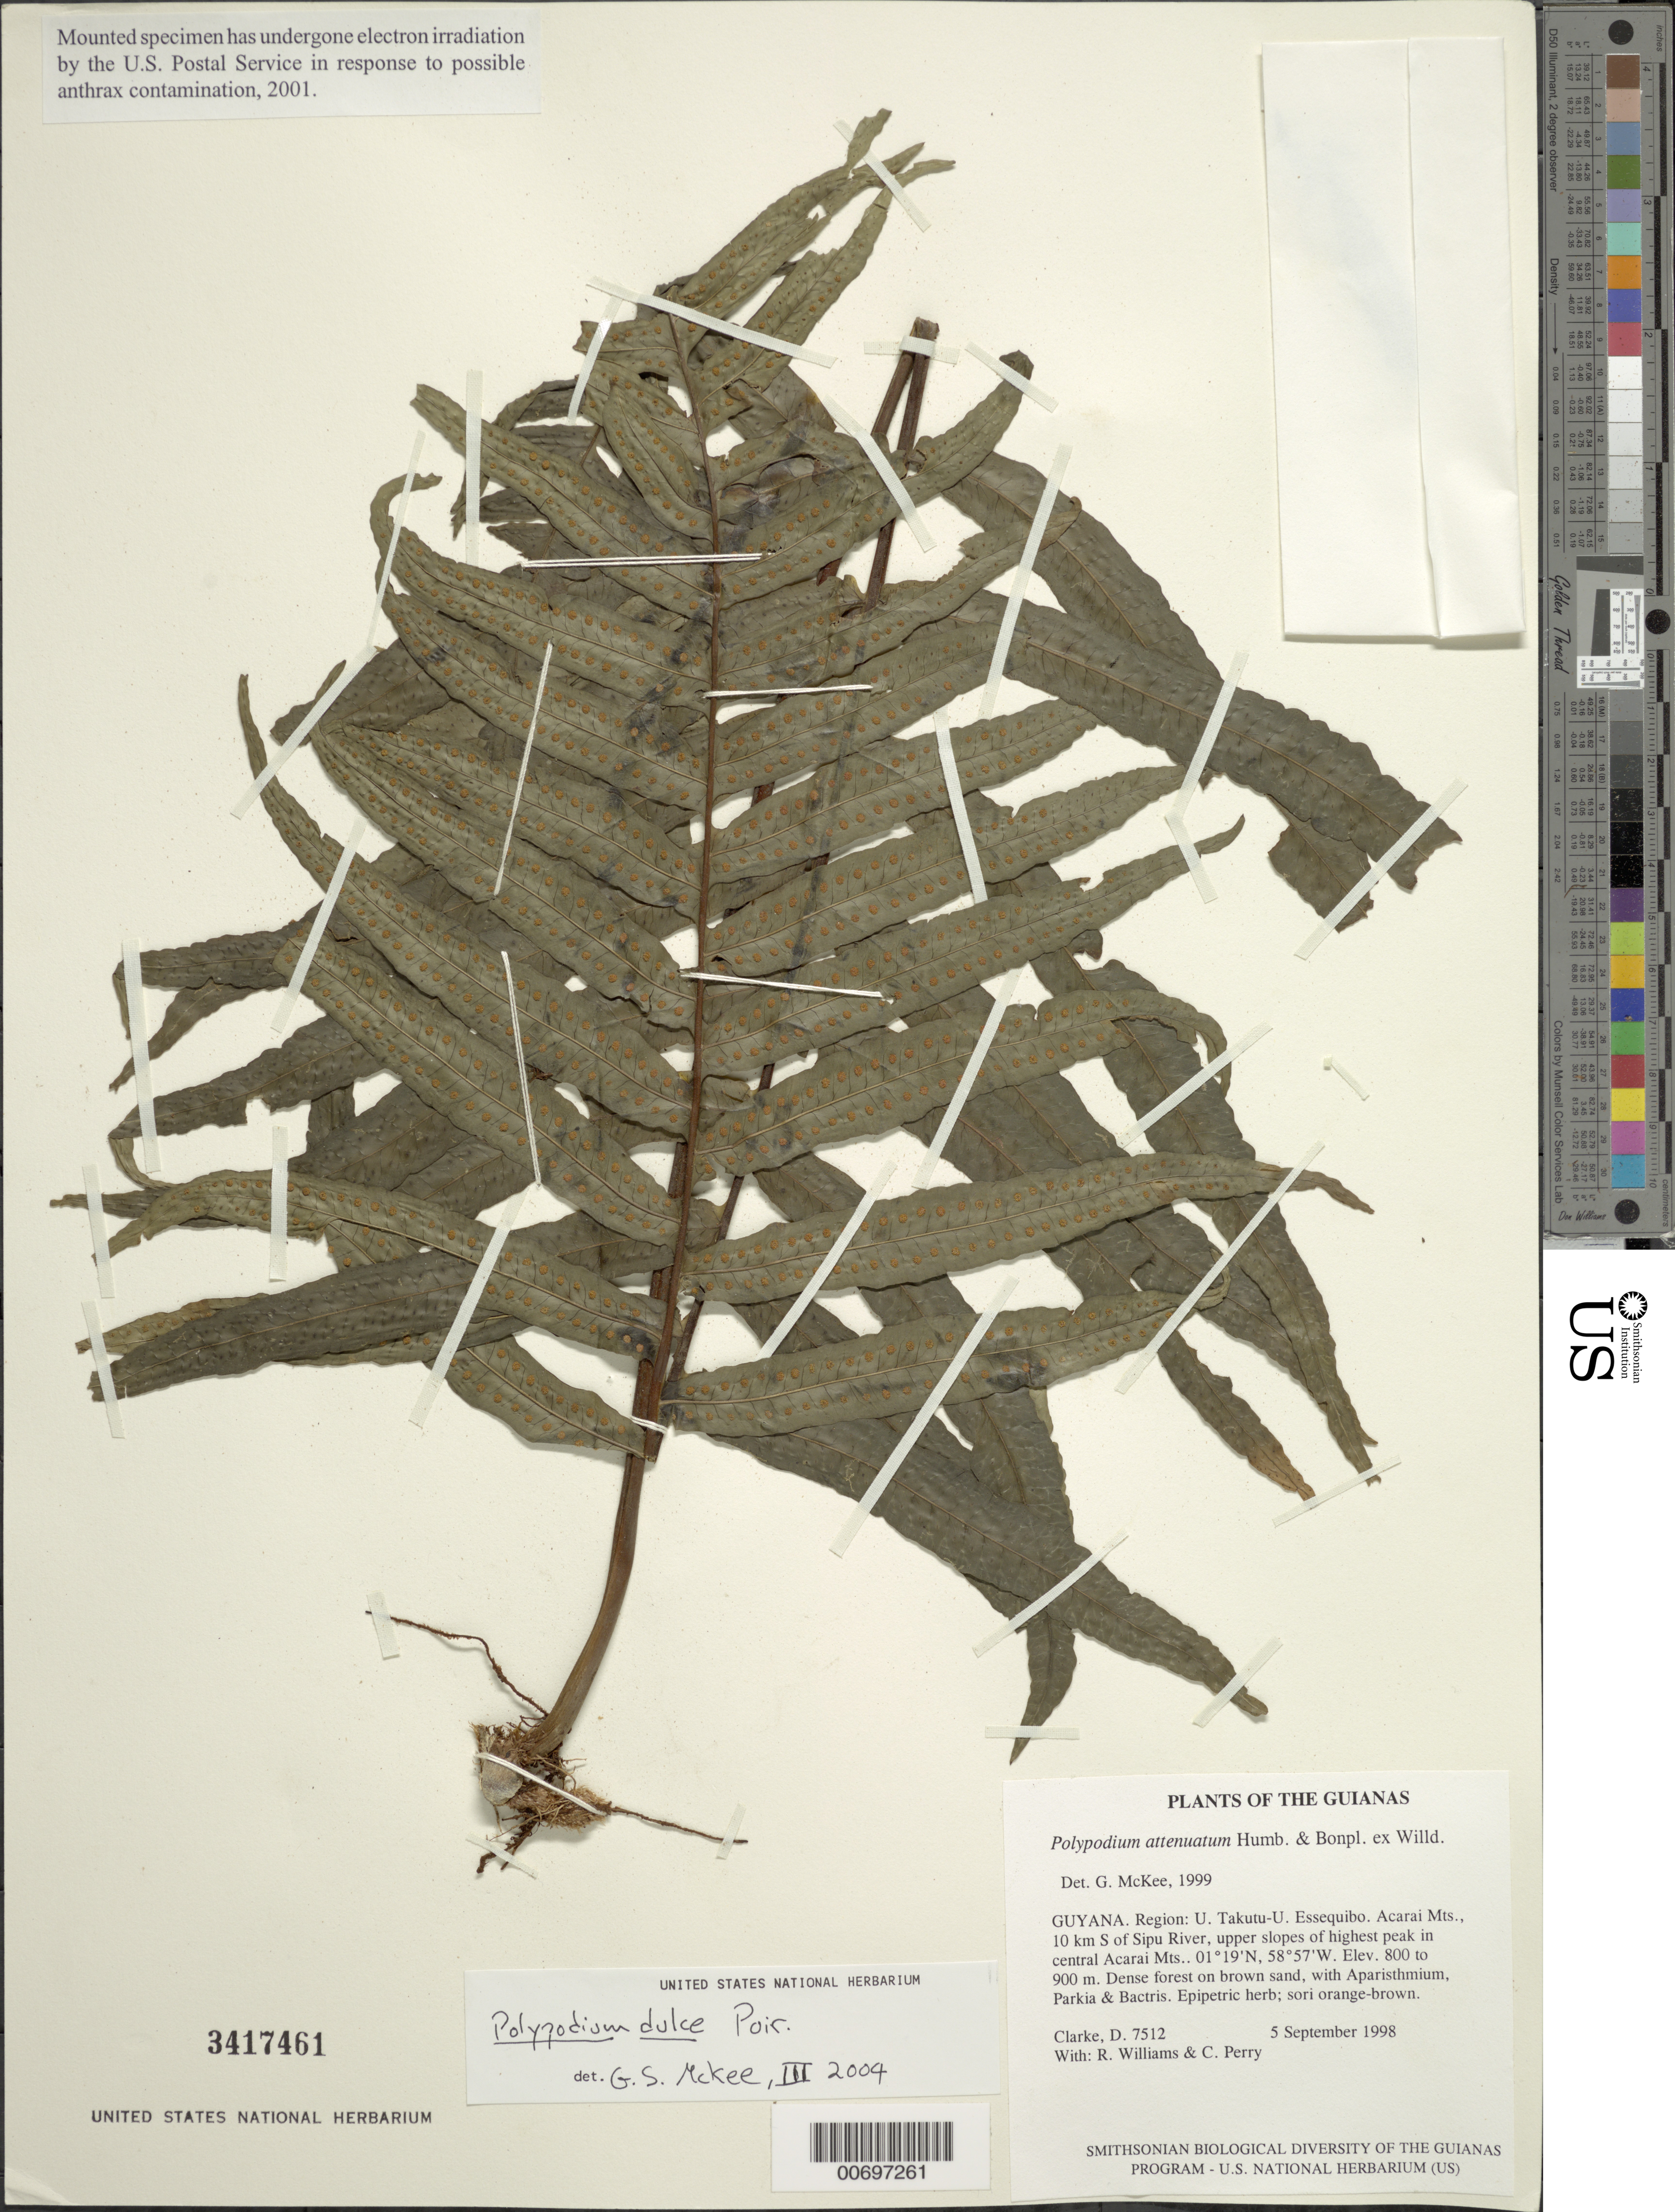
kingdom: Plantae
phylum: Tracheophyta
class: Polypodiopsida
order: Polypodiales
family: Polypodiaceae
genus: Polypodium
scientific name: Polypodium dulce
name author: Poir.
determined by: McKee, G. S., (US), NMNH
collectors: H. D. Clarke, R. Williams & C. Perry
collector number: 7512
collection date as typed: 5 September 1998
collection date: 1998-09-05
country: Guyana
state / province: U. Takutu-U. Essequibo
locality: Acarai Mts., 10 km S of Sipu River, upper slopes of highest peak in central Acarai Mts.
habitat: Dense forest on brown sand, with Aparisthmium, Parkia & Bactris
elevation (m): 800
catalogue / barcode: US 3417461